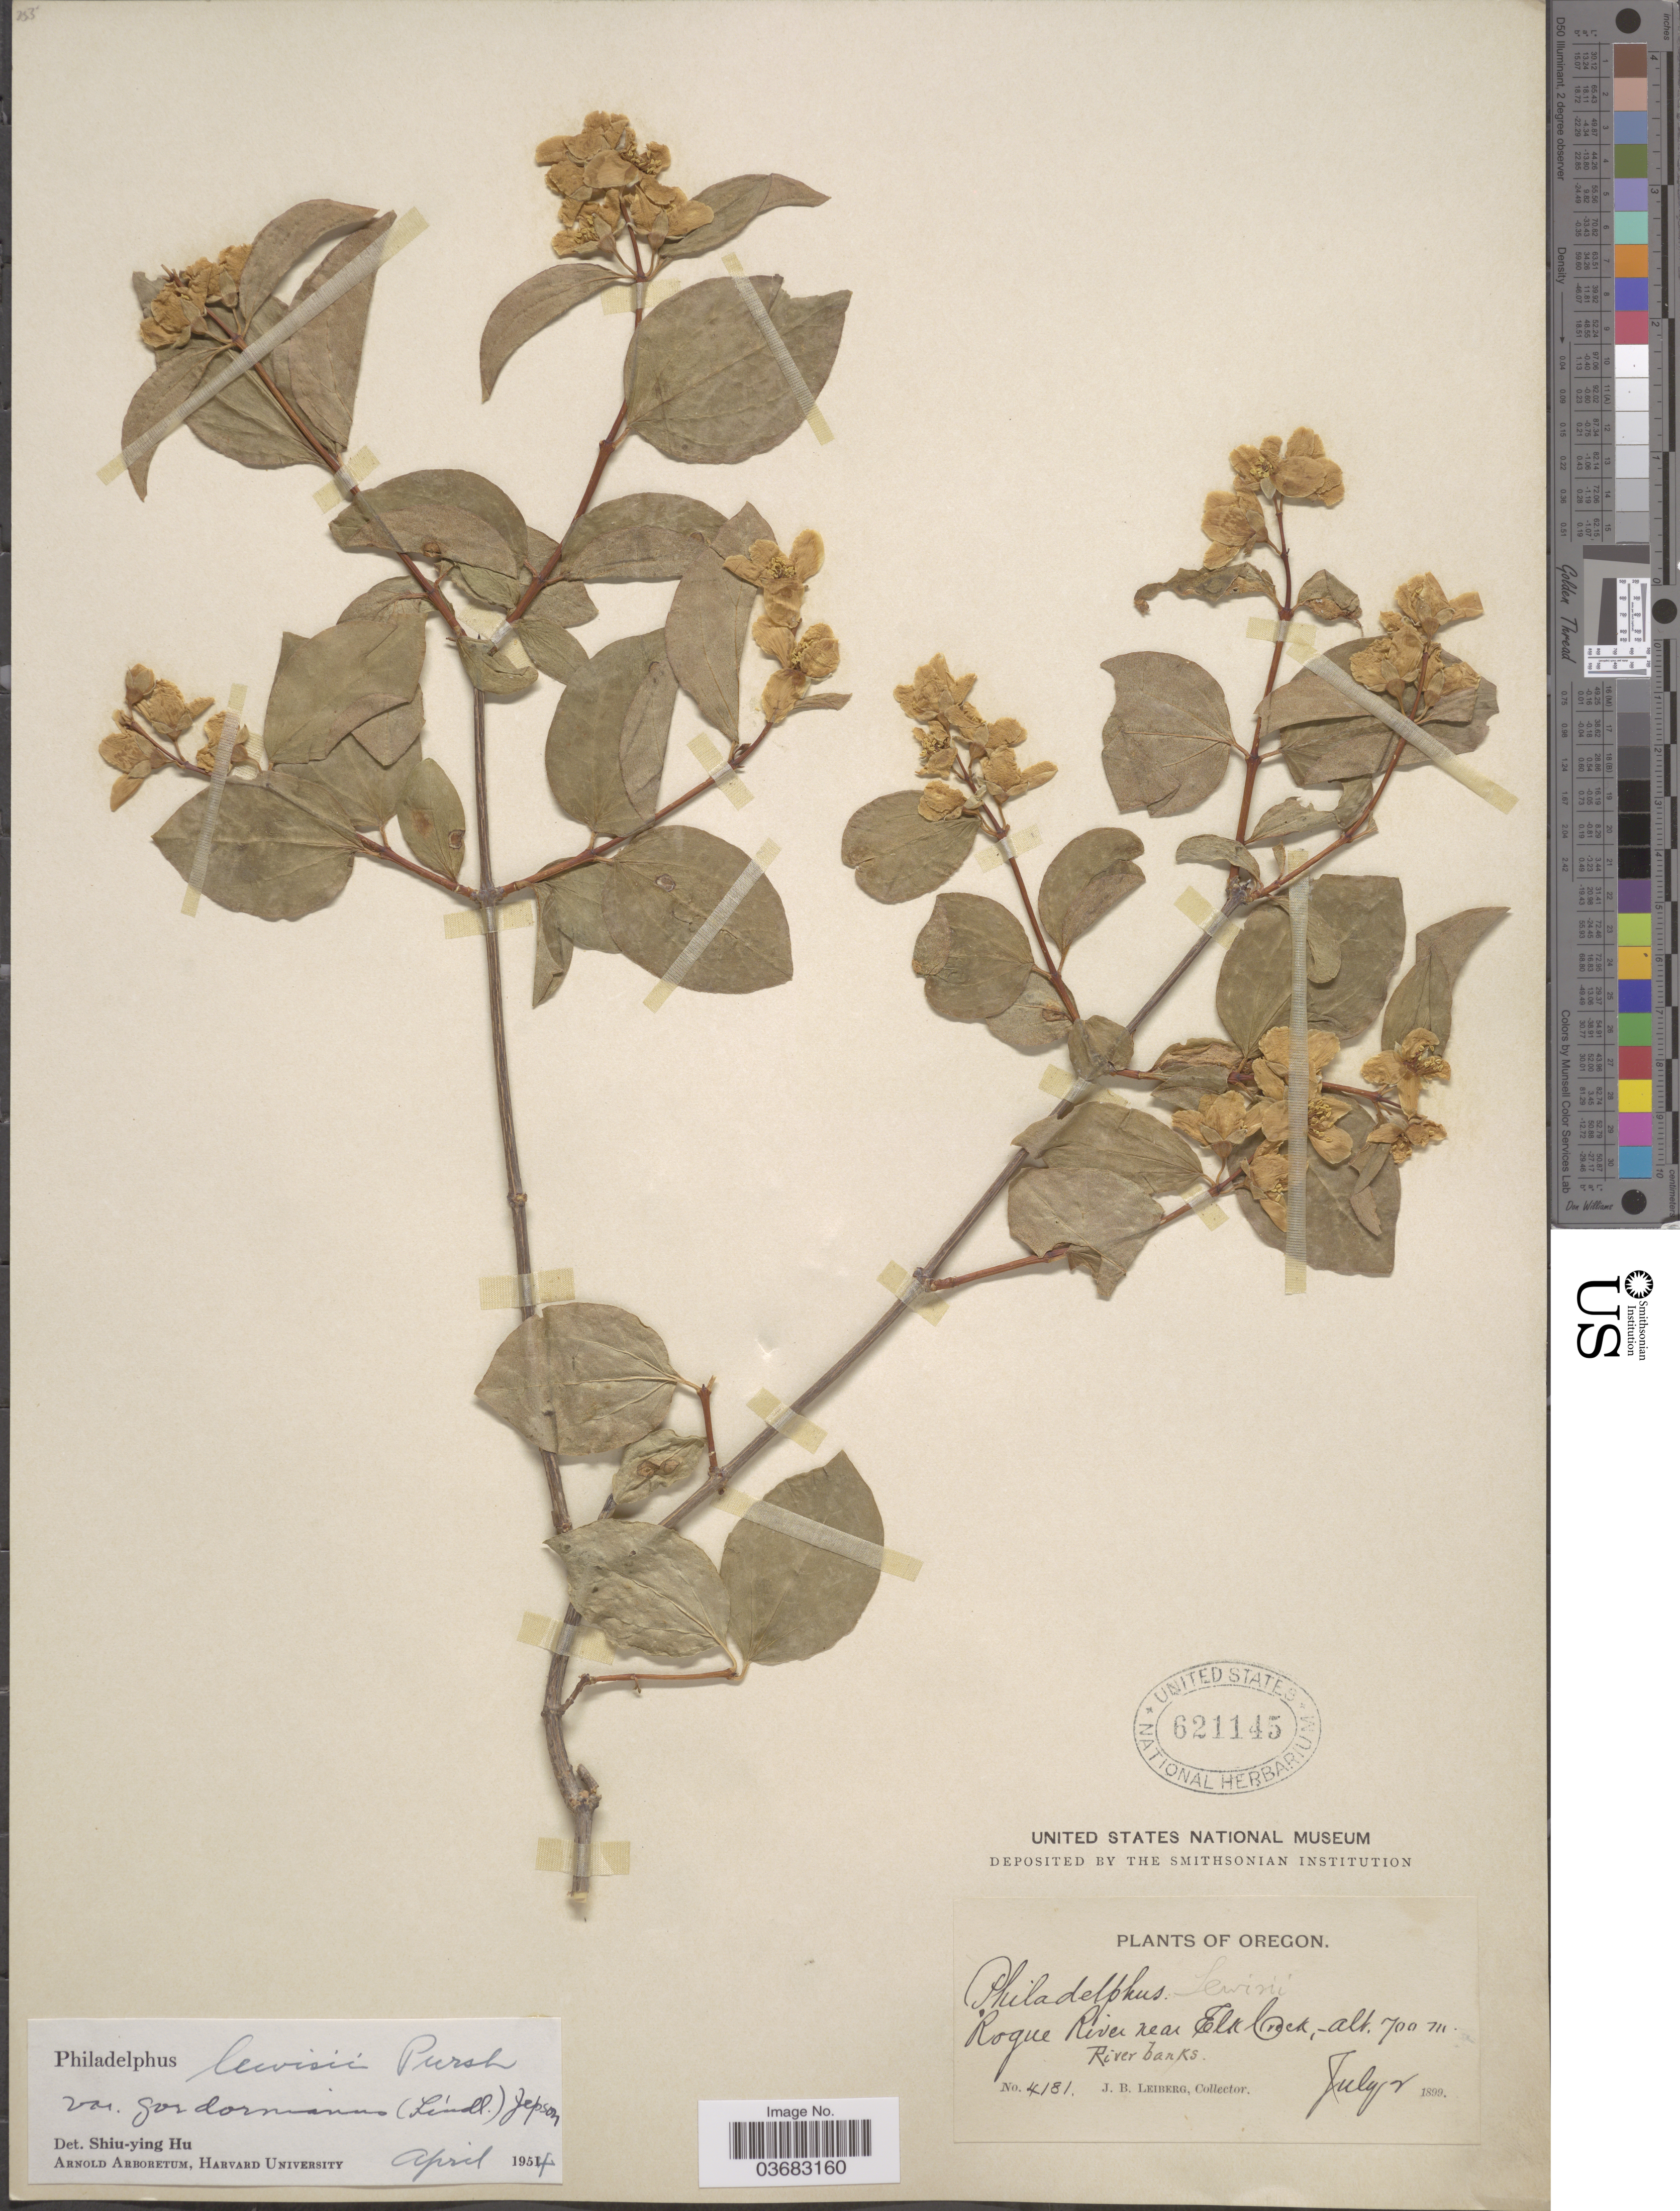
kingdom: Plantae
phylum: Tracheophyta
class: Magnoliopsida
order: Cornales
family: Hydrangeaceae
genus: Philadelphus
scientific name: Philadelphus lewisii var. gordonianus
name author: (Lindl.) Munz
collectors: J. B. Leiberg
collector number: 4181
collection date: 1899-07-02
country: United States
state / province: Oregon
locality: Rogue River near Elk Creek. River banks.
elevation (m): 700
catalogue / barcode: US 621145